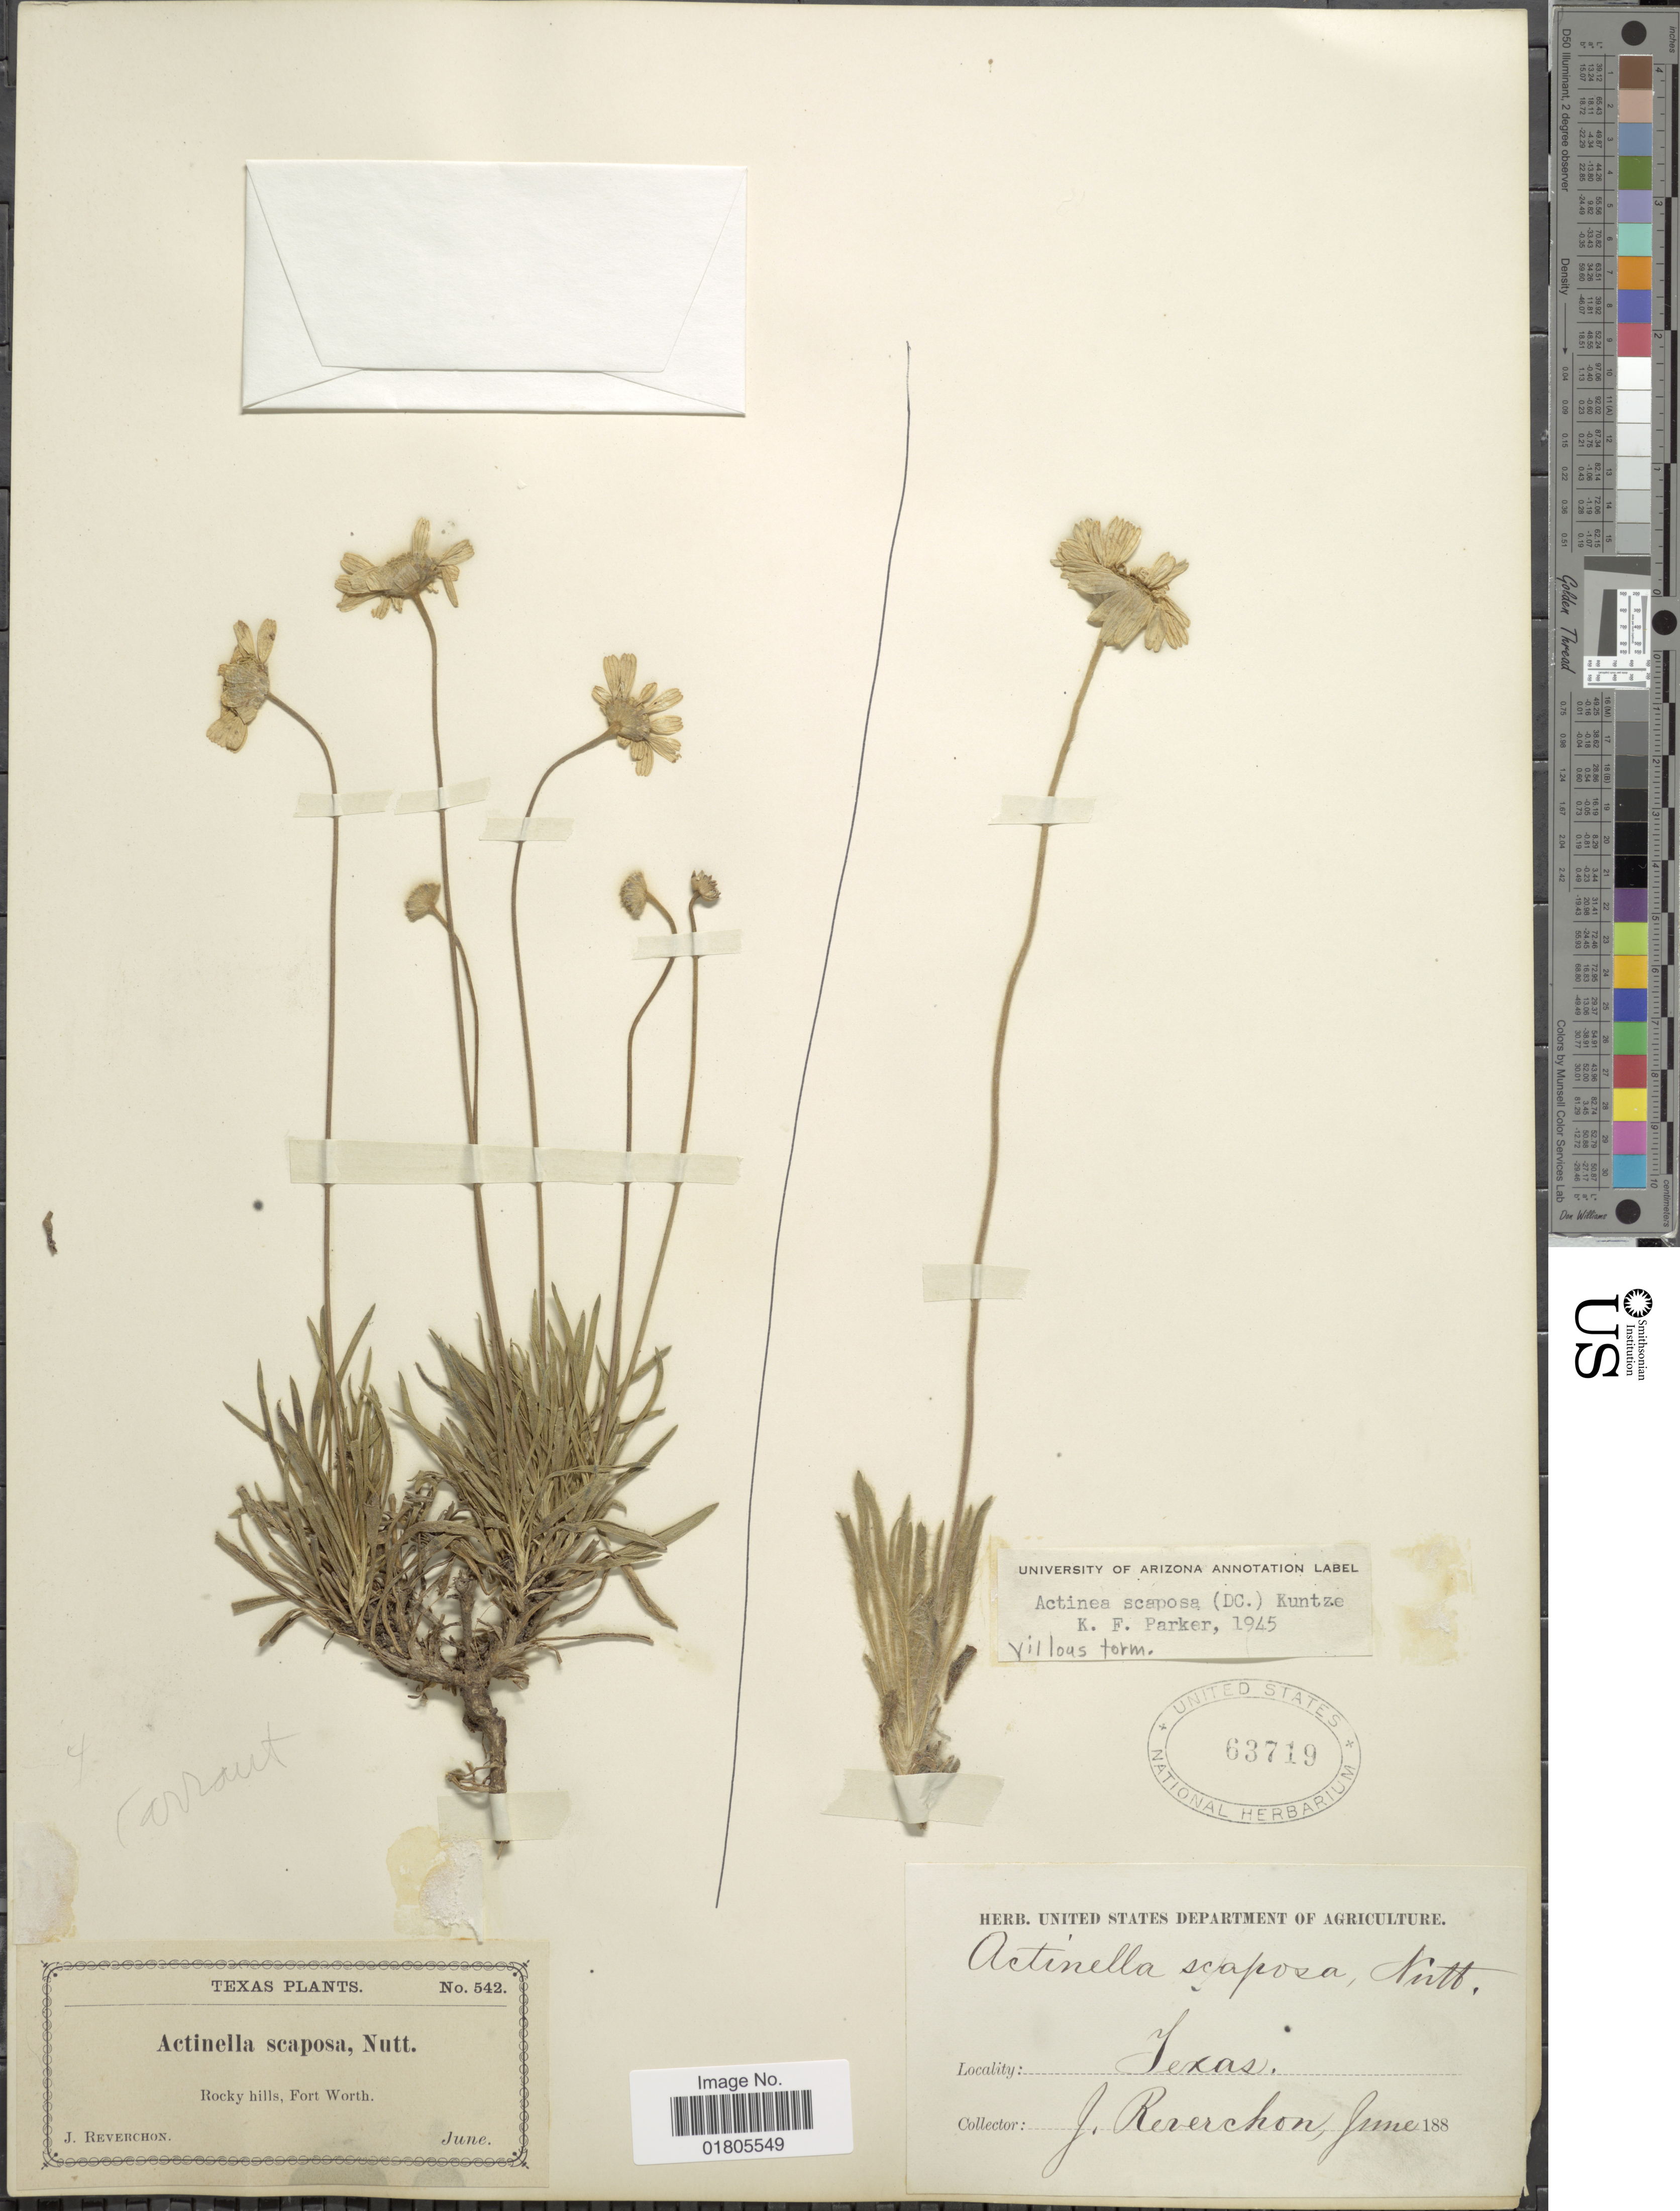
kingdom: Plantae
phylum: Tracheophyta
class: Magnoliopsida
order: Asterales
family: Asteraceae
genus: Actinea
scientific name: Actinea scaposa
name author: (DC.) Kuntze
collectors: J. Reverchon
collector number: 542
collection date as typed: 188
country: United States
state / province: Texas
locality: Rocky hills, Fort Worth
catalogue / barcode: US 63719